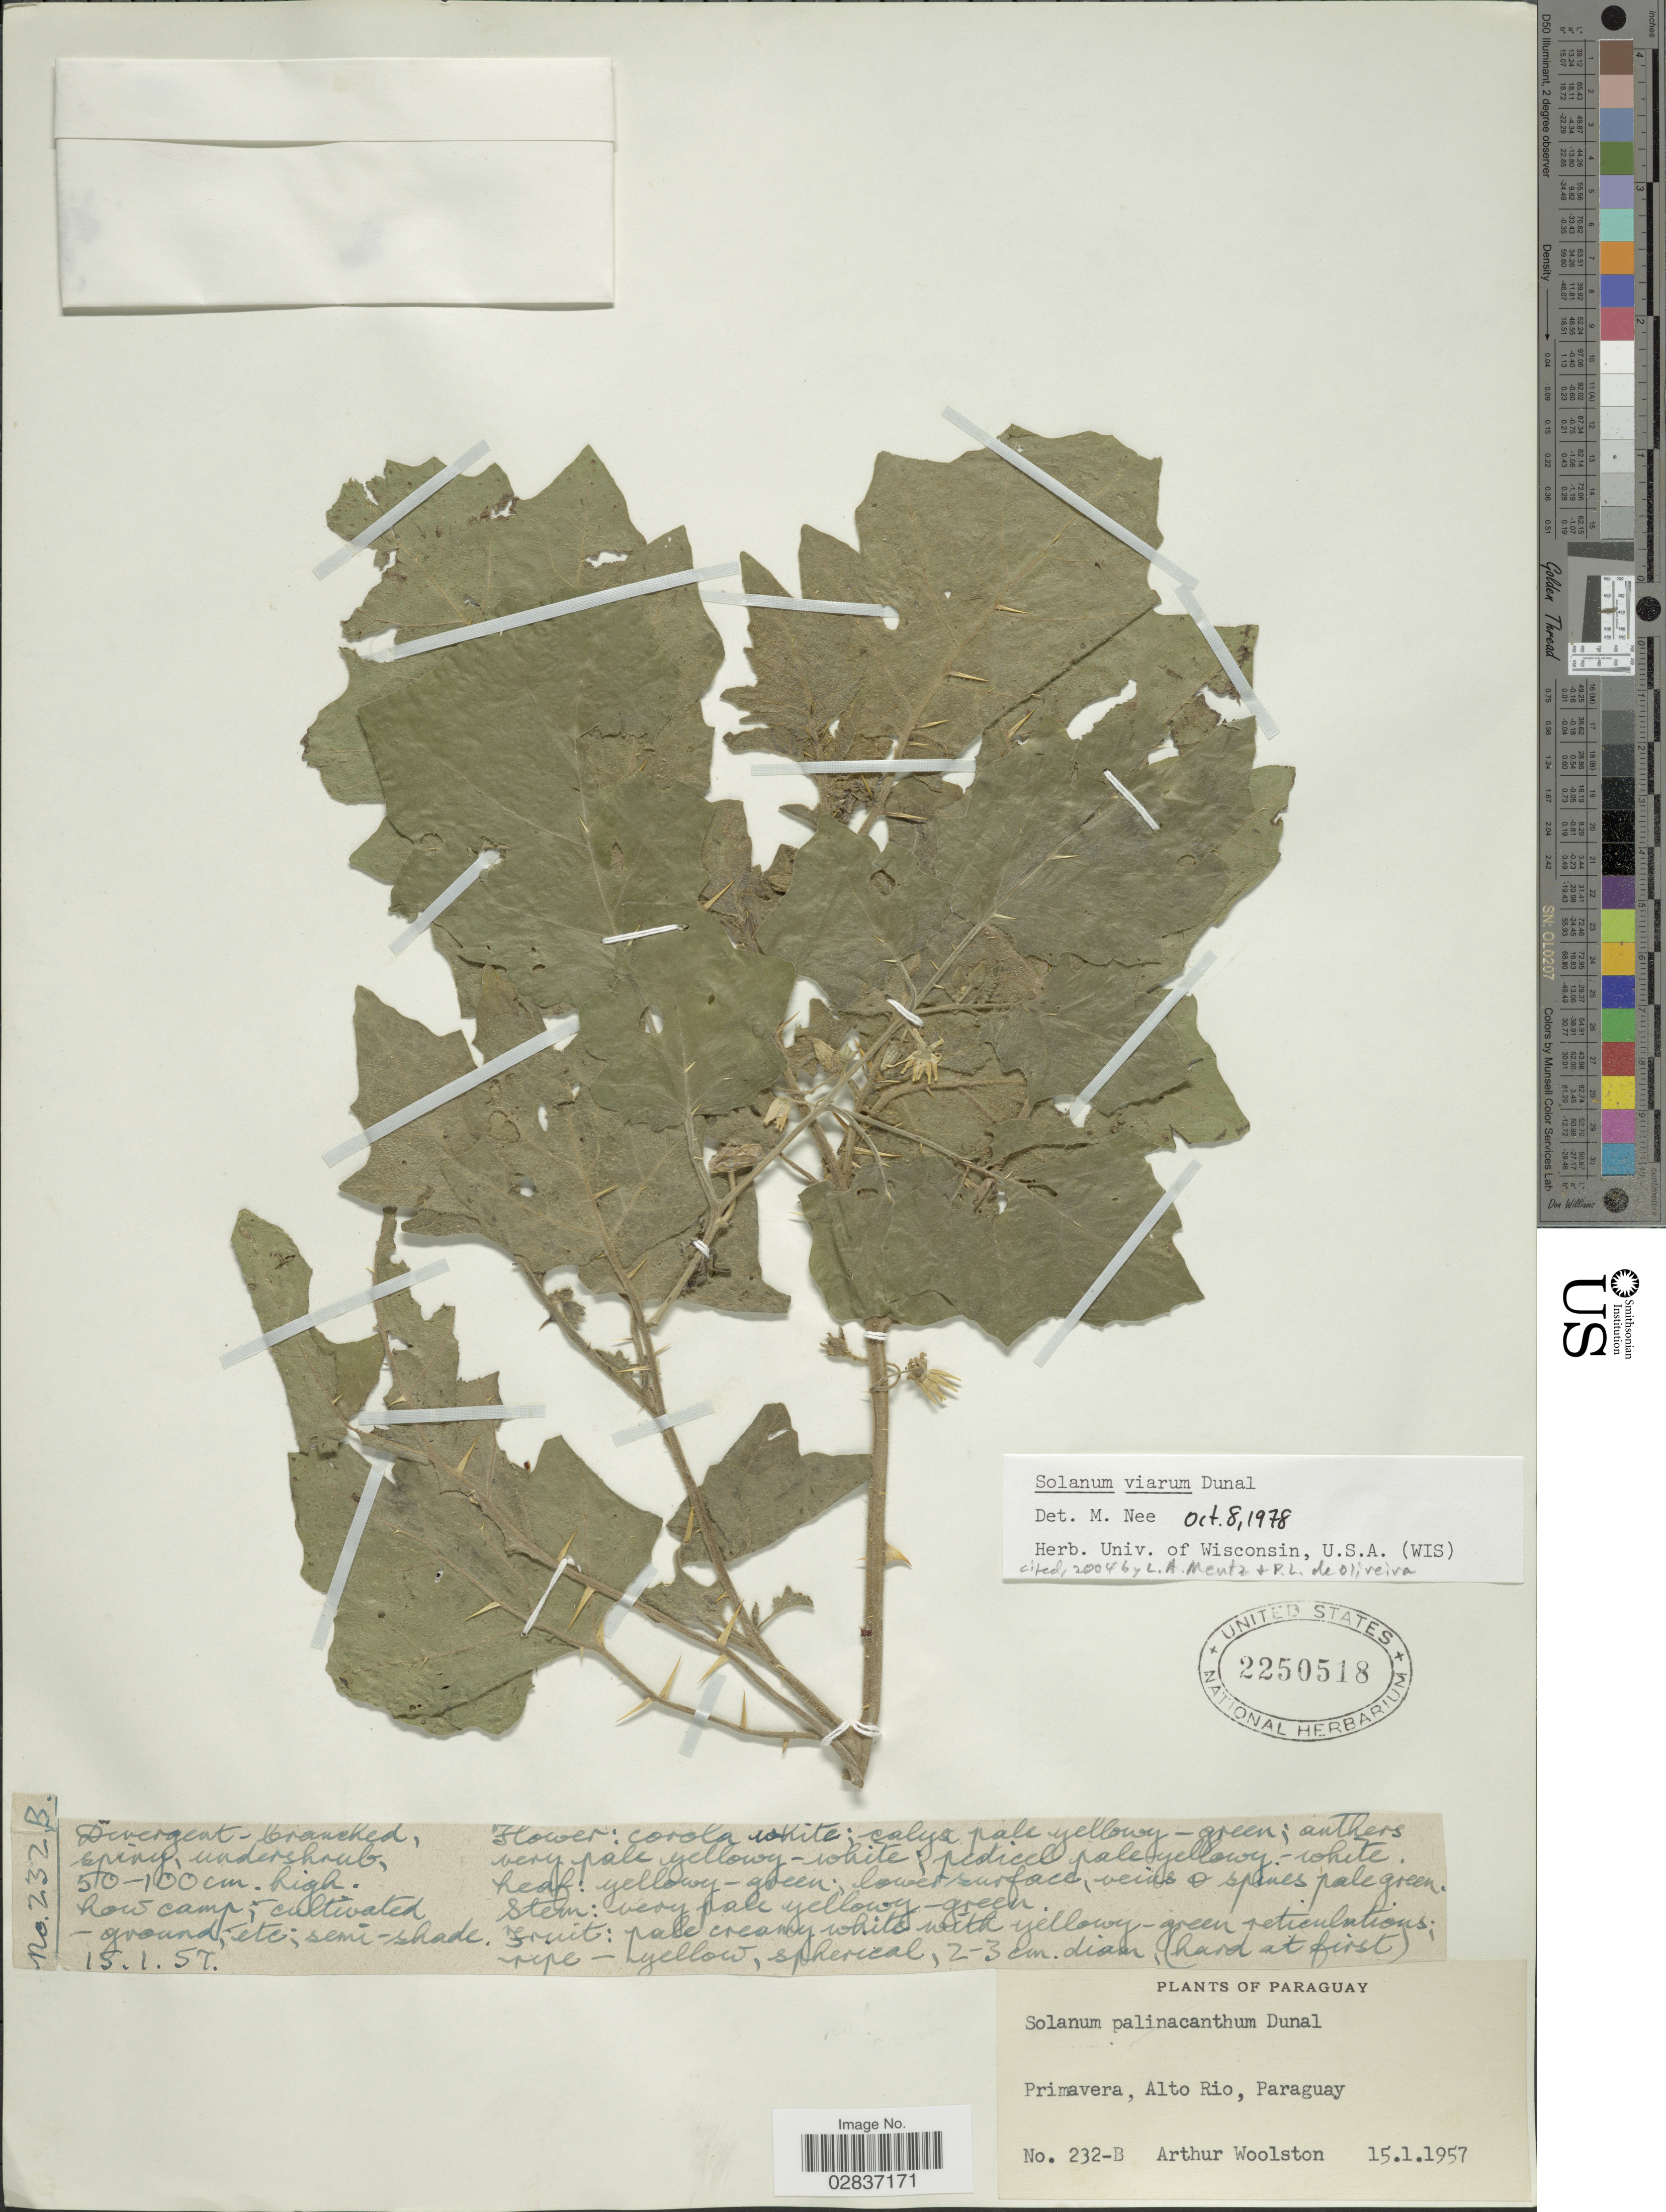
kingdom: Plantae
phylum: Tracheophyta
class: Magnoliopsida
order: Solanales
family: Solanaceae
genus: Solanum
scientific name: Solanum viarum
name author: Dunal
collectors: A. L. Woolston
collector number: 232-B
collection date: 1957-01-15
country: Paraguay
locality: Primavera, Alto Rio.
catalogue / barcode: US 2250518